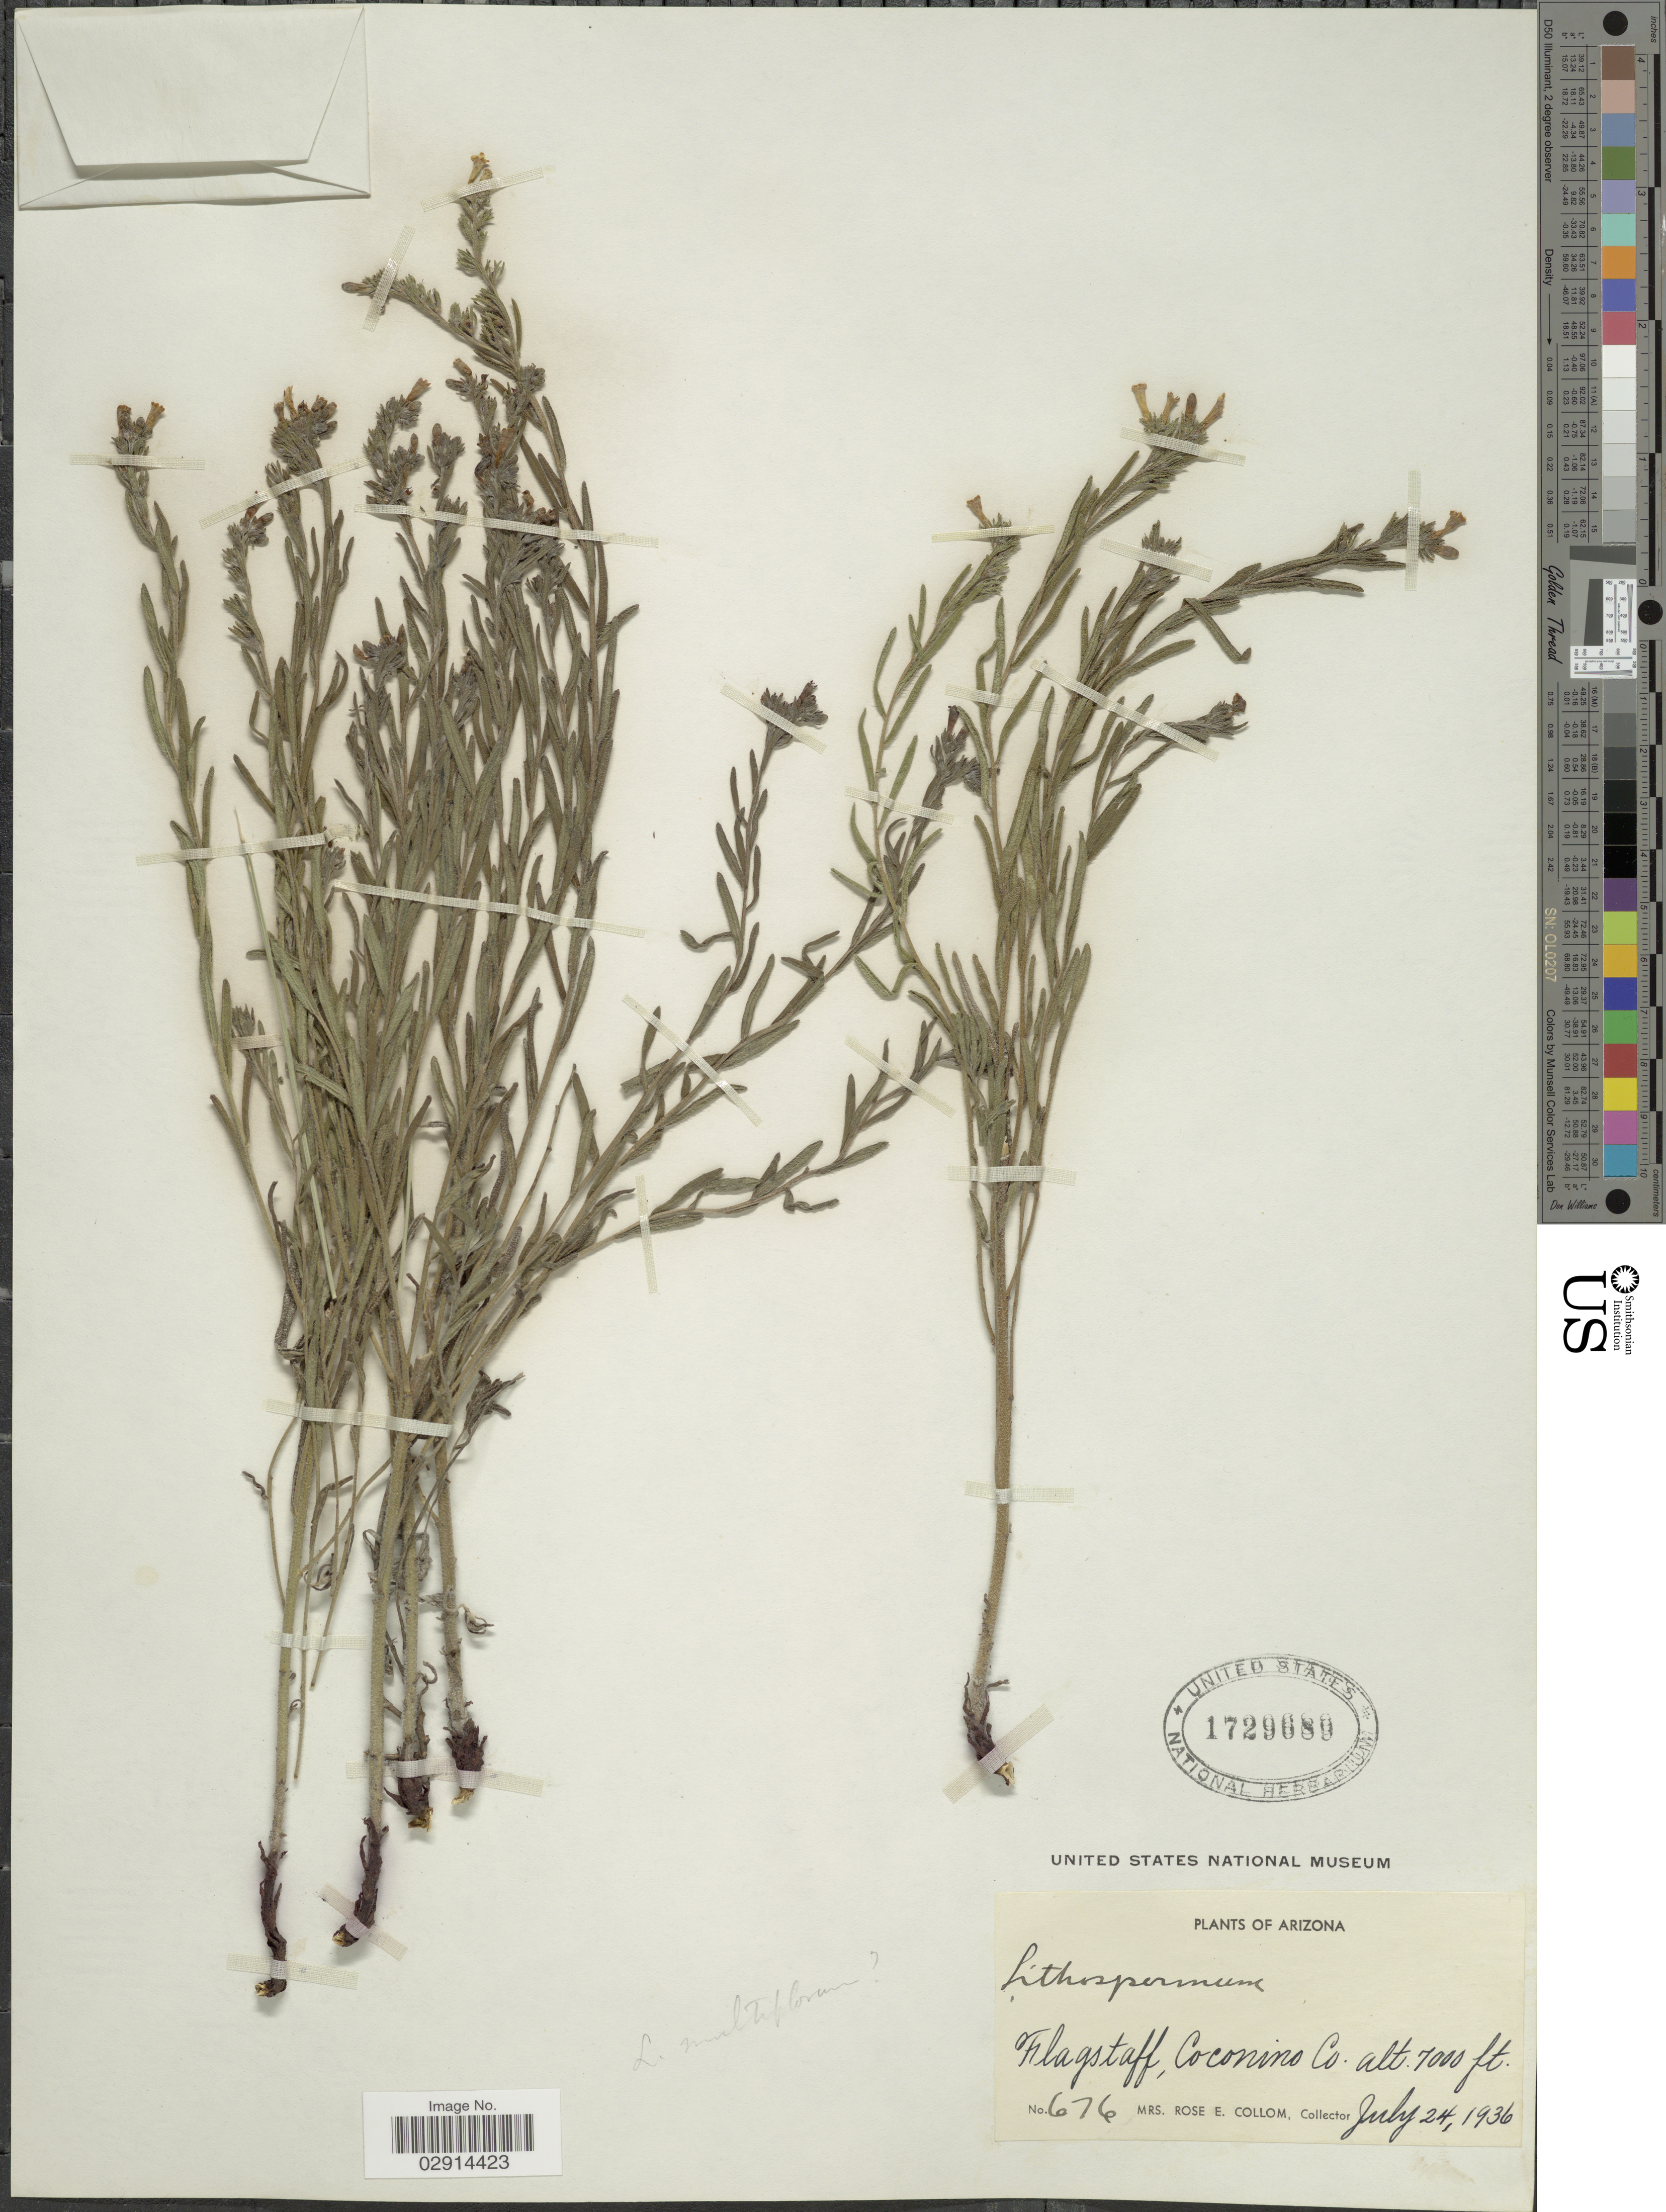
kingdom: Plantae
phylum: Tracheophyta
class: Magnoliopsida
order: Boraginales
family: Boraginaceae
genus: Lithospermum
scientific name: Lithospermum multiflorum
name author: Torr. ex A. Gray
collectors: R. E. Collom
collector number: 676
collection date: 1936-07-24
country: United States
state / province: Arizona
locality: Flagstaff, Coconino Co.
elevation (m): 2134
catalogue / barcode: US 1729689